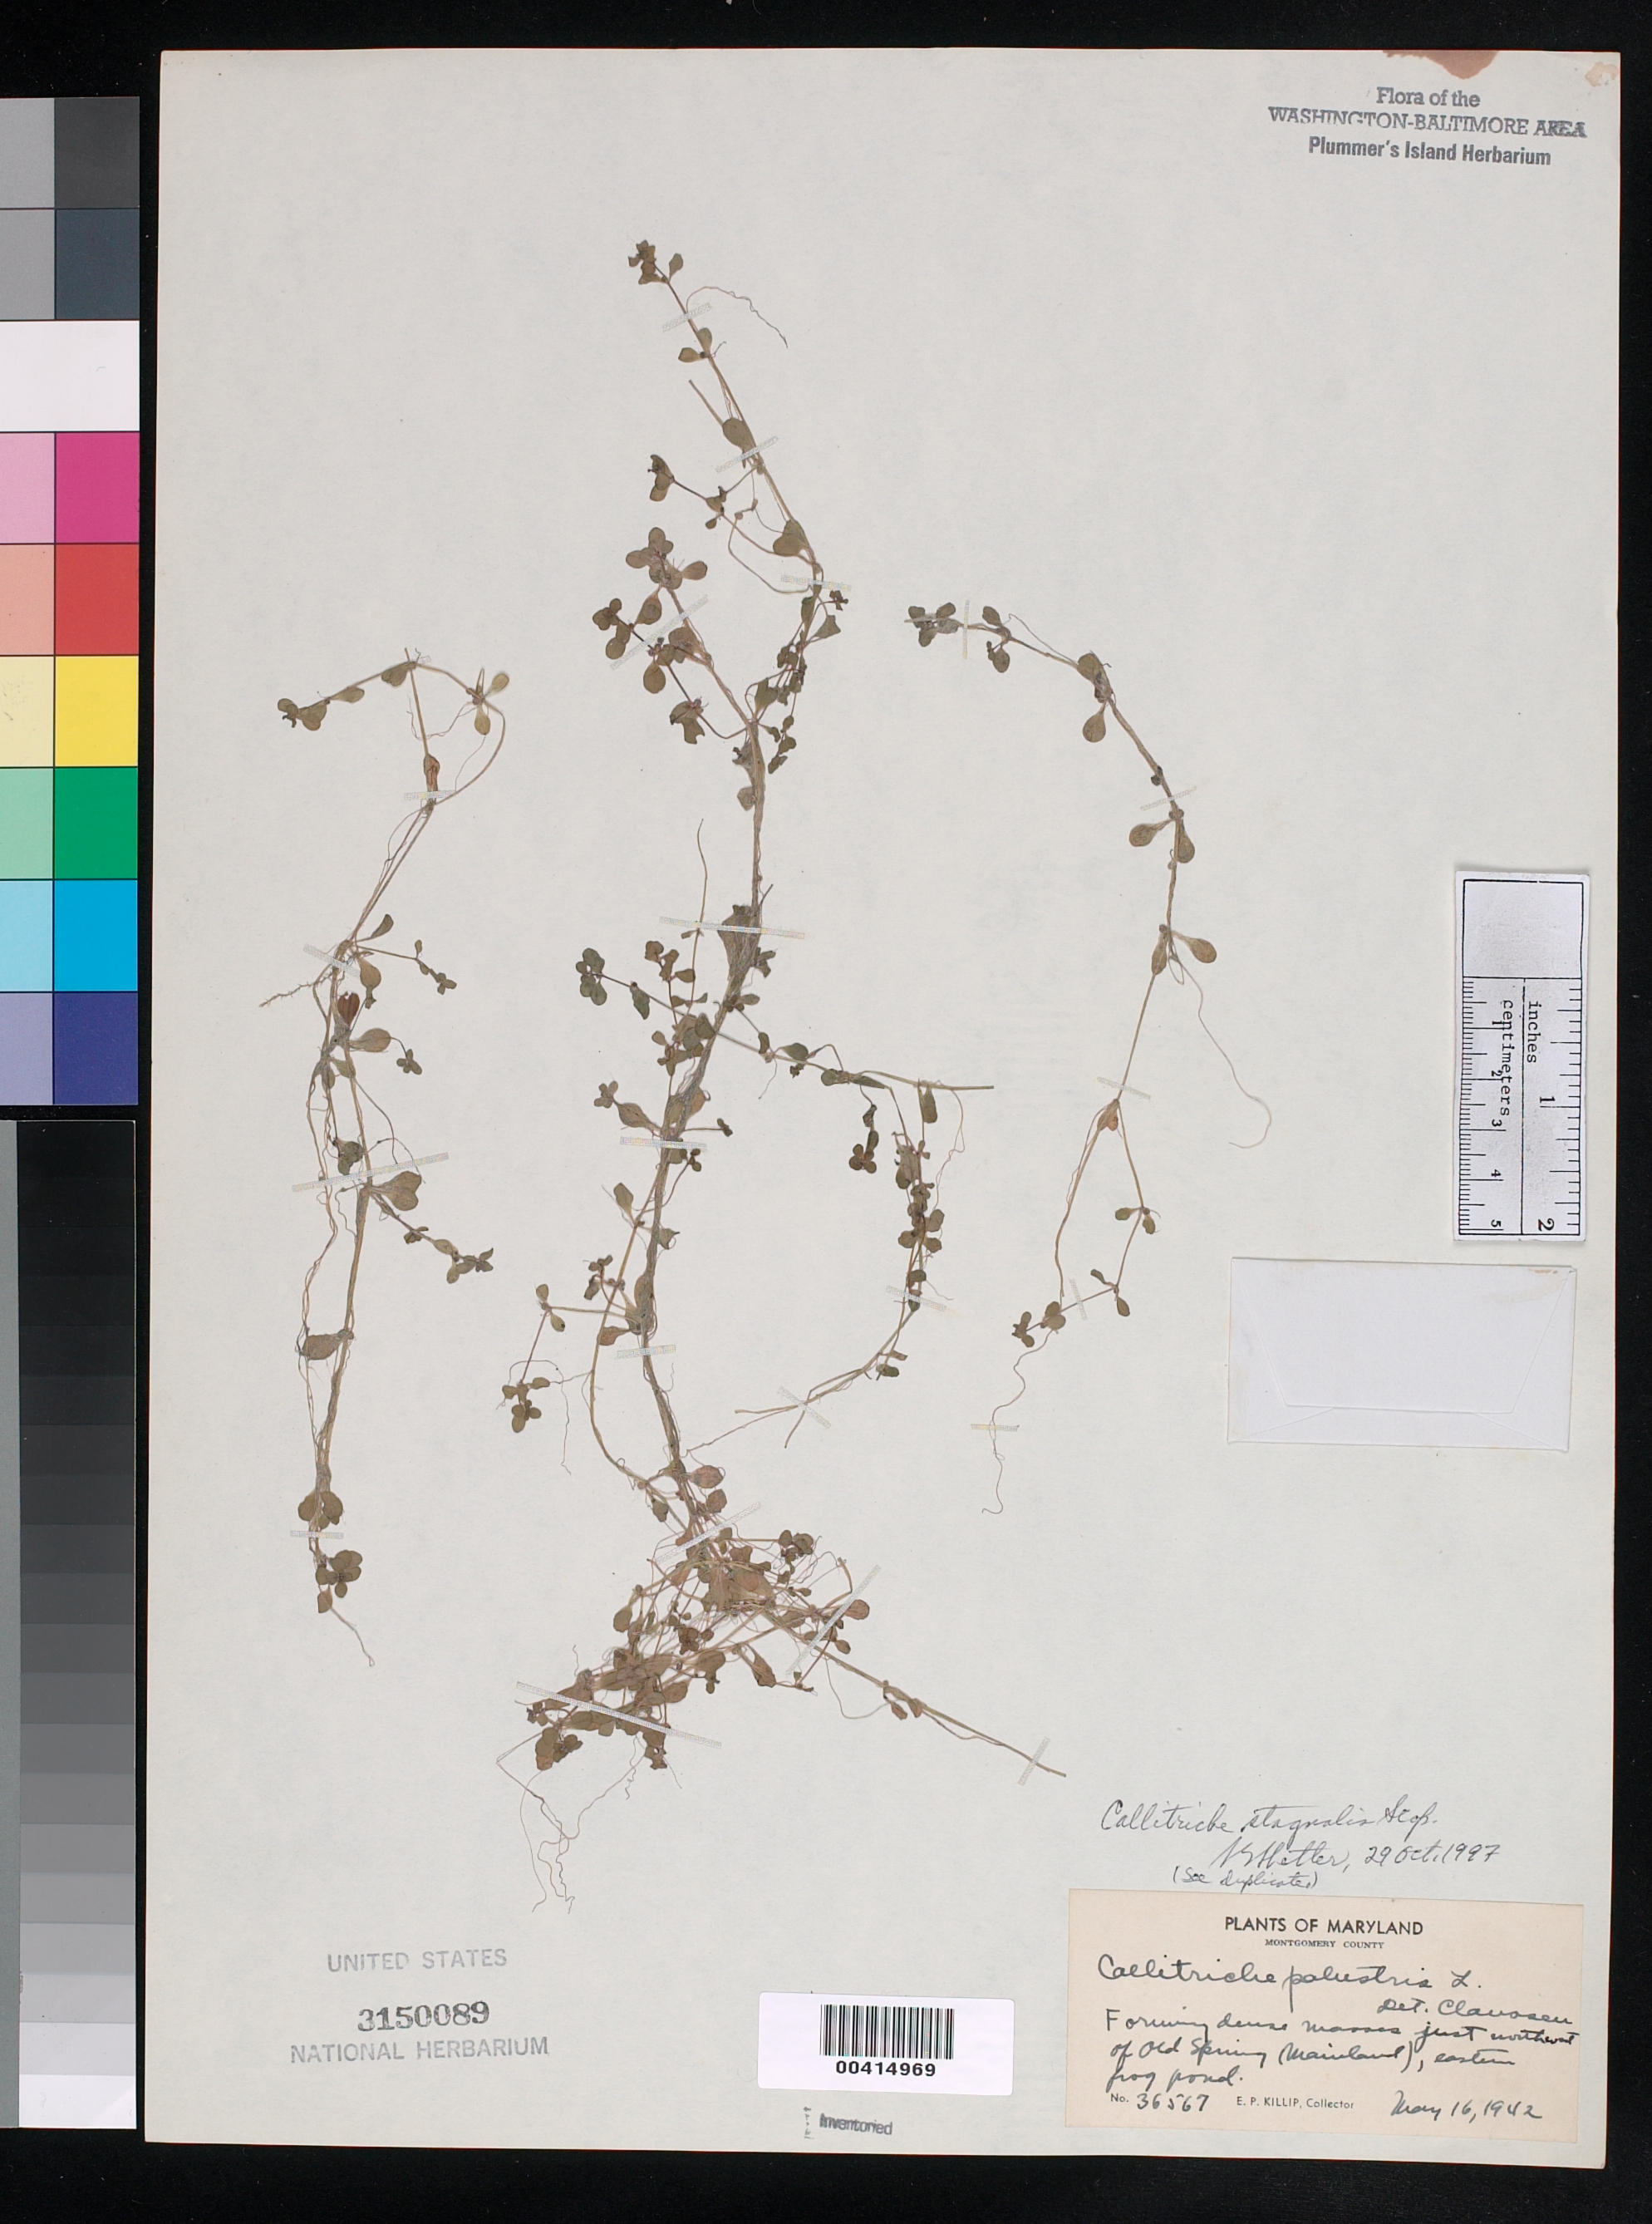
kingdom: Plantae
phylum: Tracheophyta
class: Magnoliopsida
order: Lamiales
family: Plantaginaceae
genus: Callitriche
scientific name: Callitriche stagnalis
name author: Scop.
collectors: E. P. Killip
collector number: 36567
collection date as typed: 16 May 1942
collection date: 1942-05-16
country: United States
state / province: Maryland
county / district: Montgomery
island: Plummers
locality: Plummer's Island; just northwest of Old Spring, eastern Frog Pond Plummers Island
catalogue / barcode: US 3150089